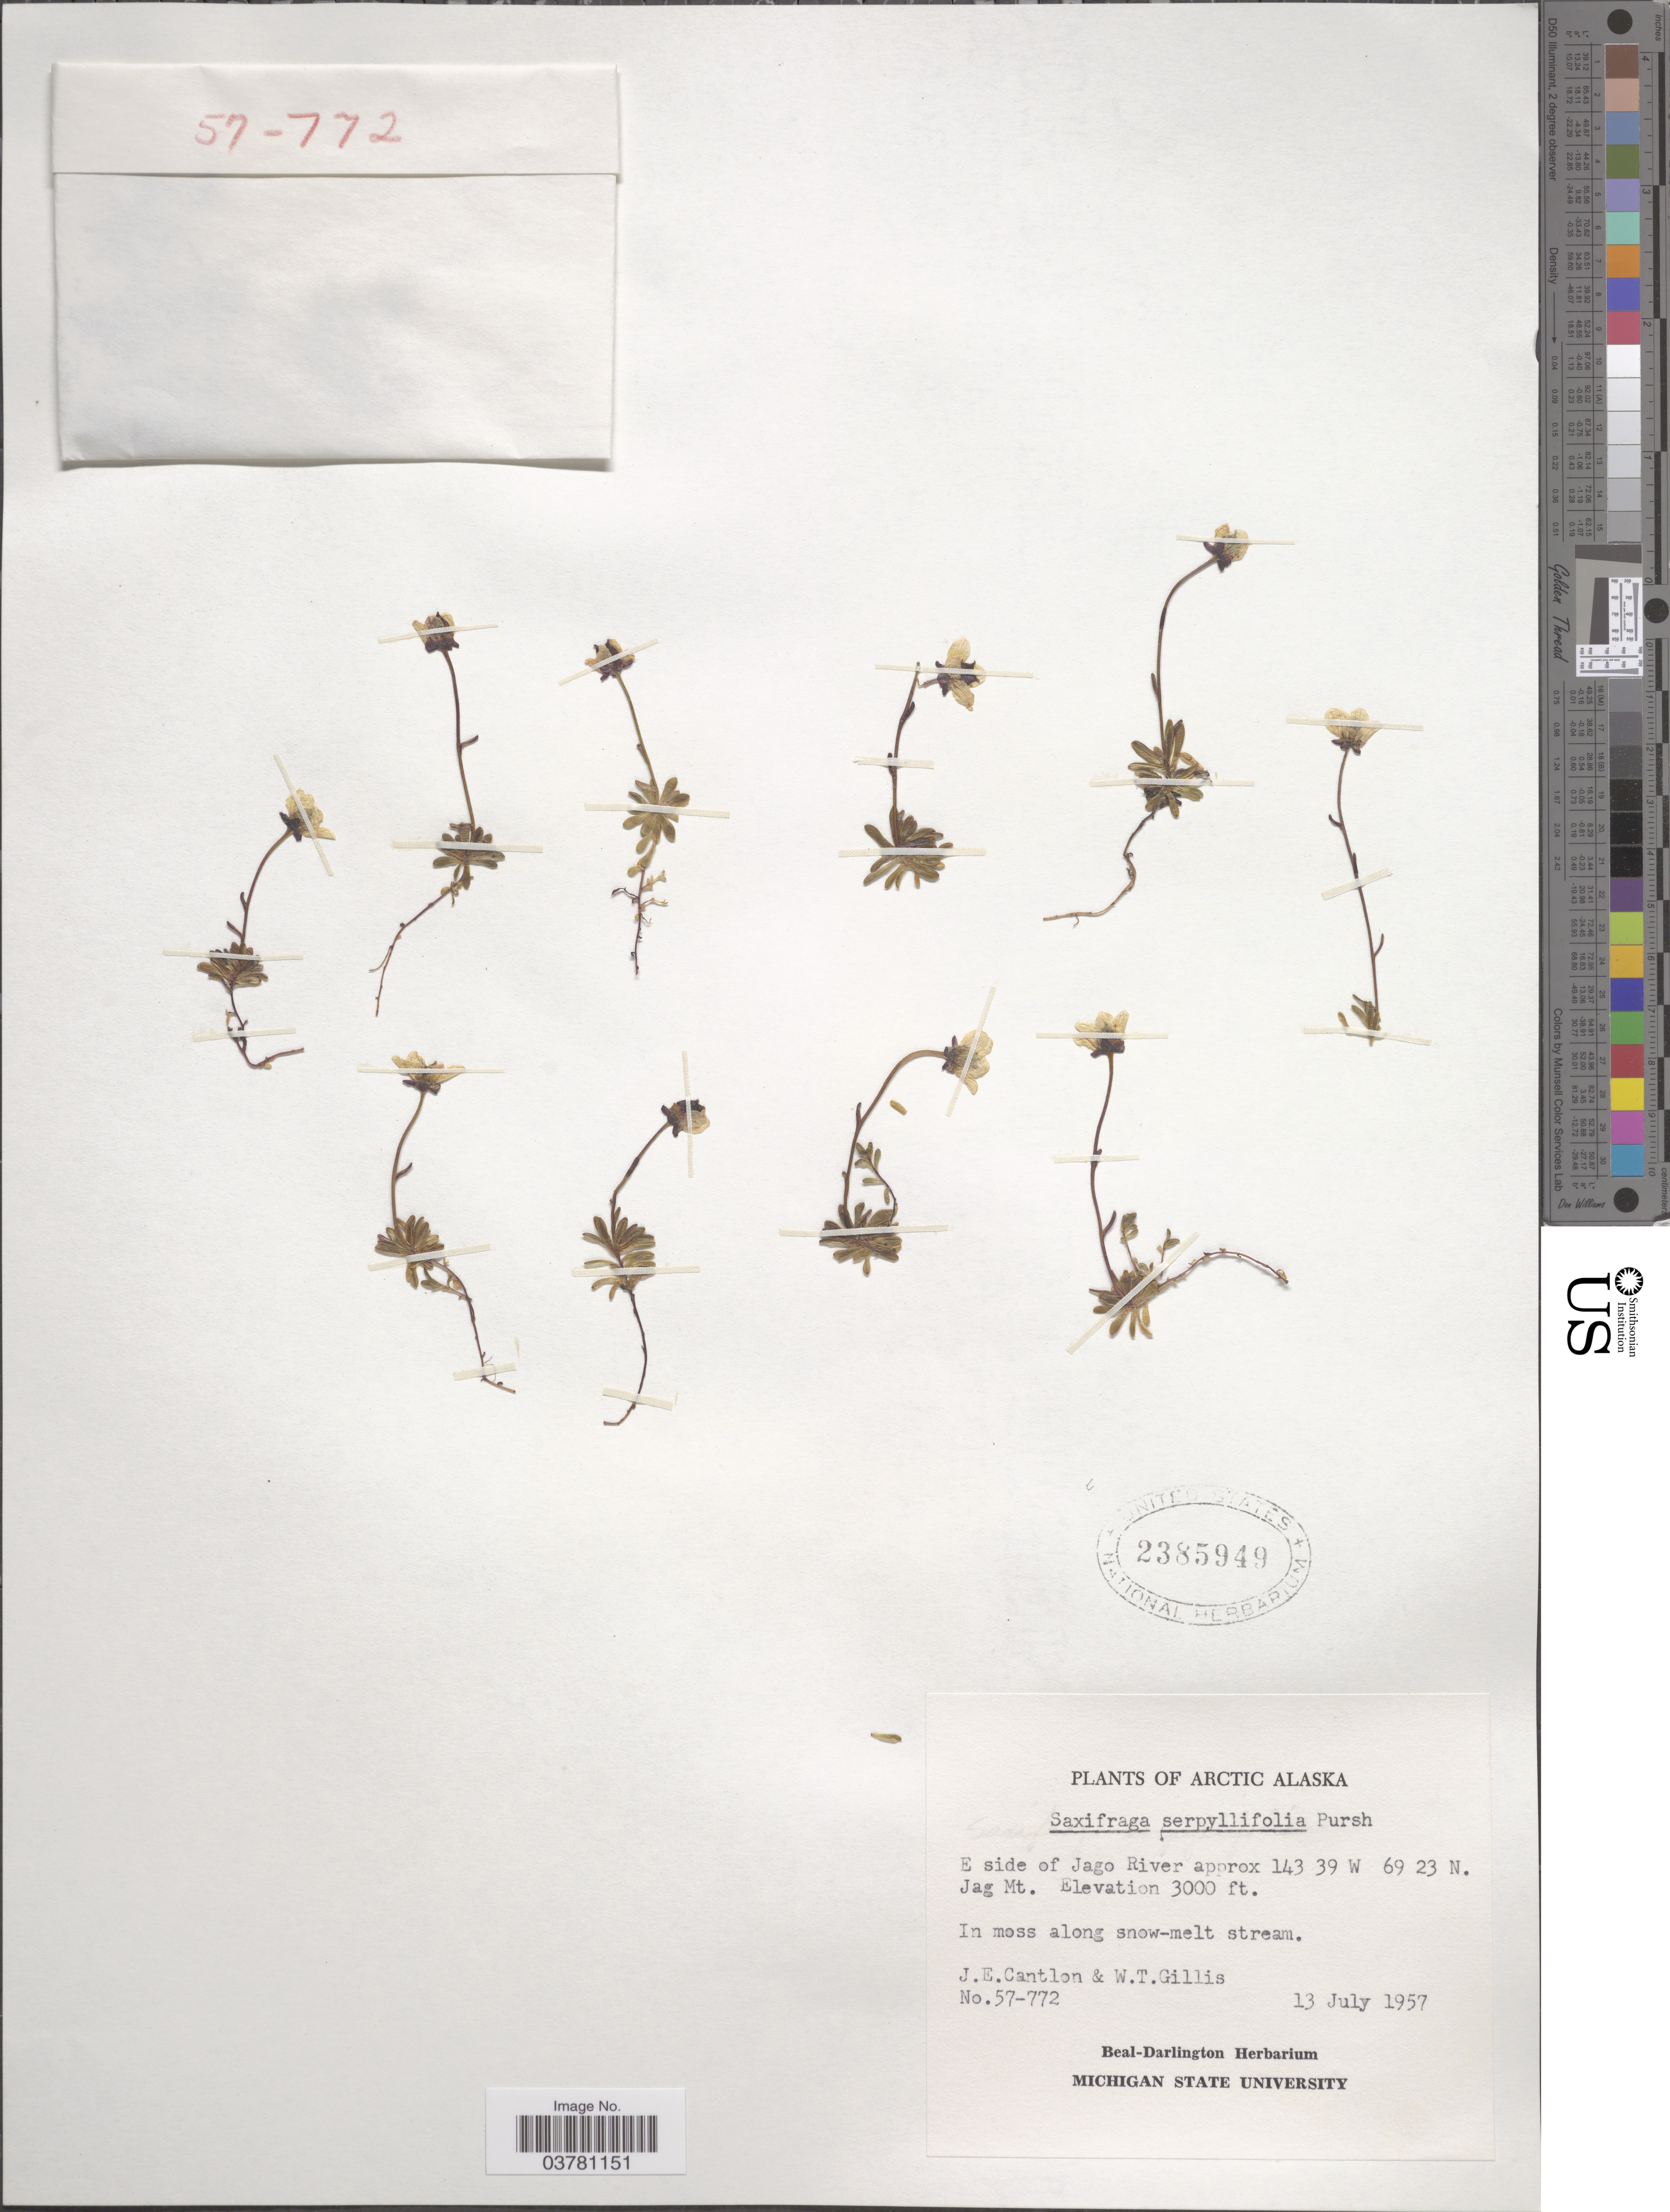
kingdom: Plantae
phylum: Tracheophyta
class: Magnoliopsida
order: Saxifragales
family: Saxifragaceae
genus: Saxifraga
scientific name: Saxifraga serpyllifolia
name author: Pursh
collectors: J. Cantlon & W. T. Gillis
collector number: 57-772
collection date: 1957-07-13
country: United States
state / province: Alaska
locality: Arctic Alaska. E side of Jago River. Jag Mt.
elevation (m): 914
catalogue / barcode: US 2385949